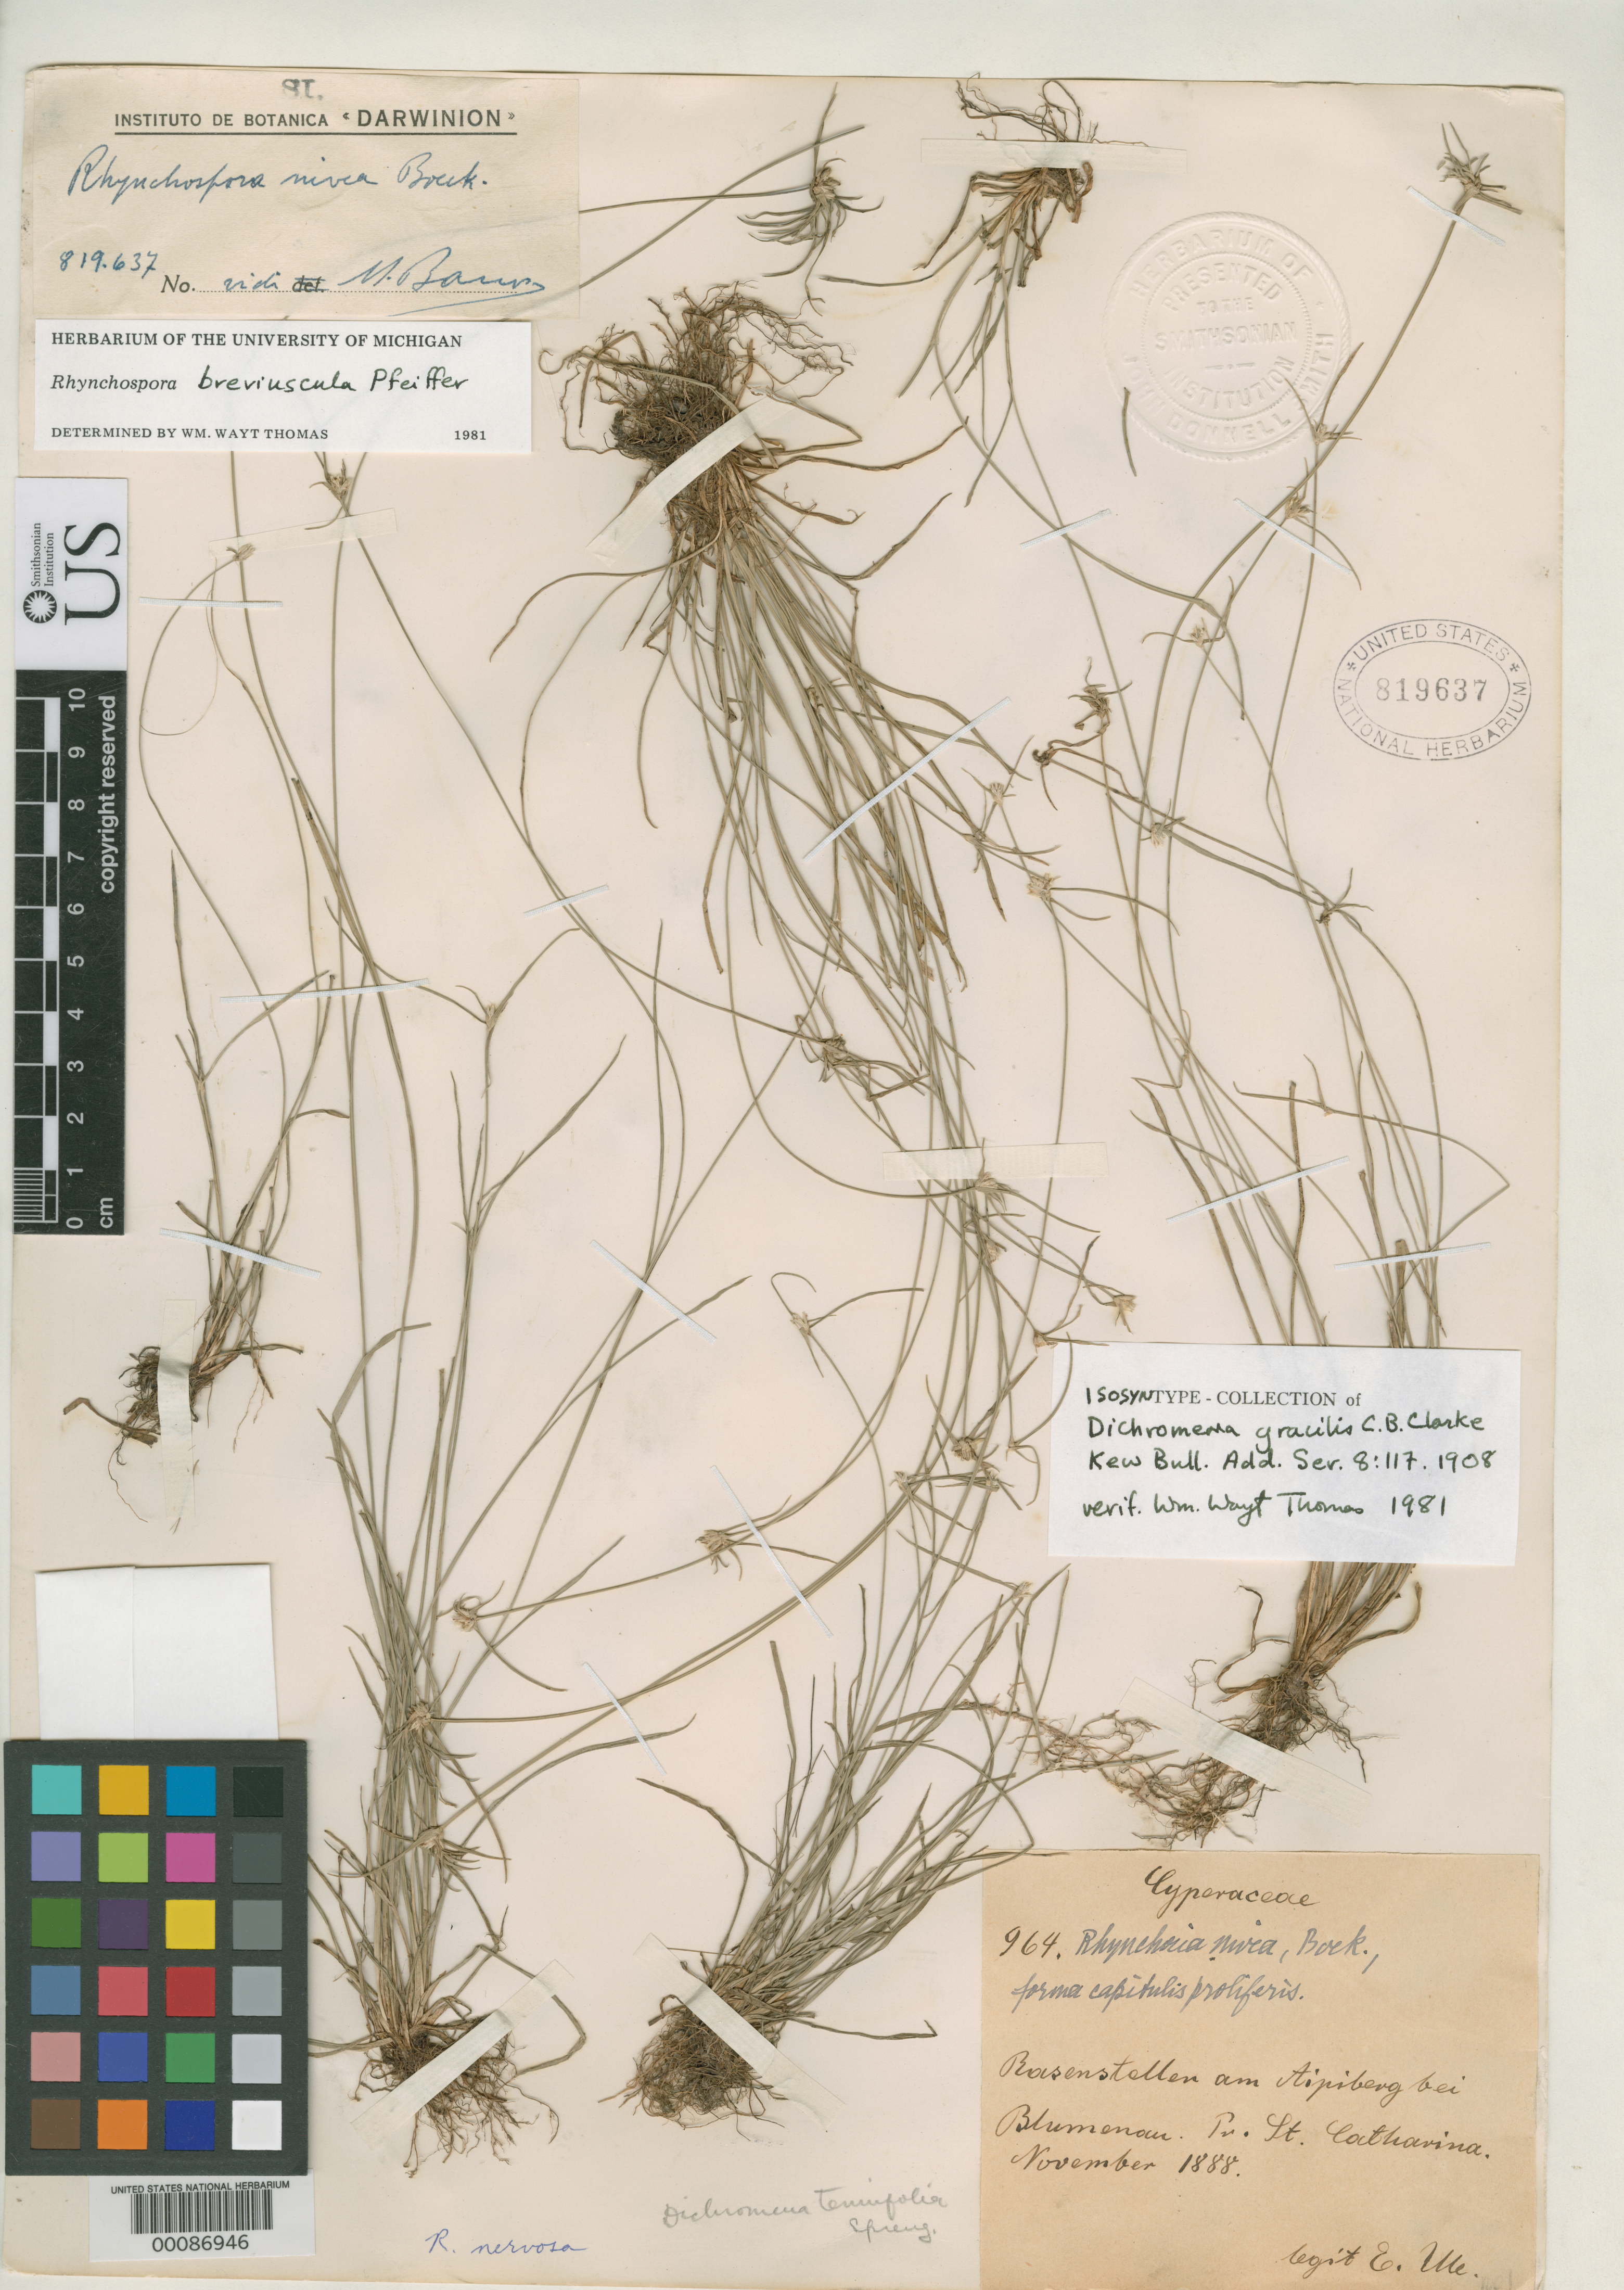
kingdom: Plantae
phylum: Tracheophyta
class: Liliopsida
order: Poales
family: Cyperaceae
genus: Dichromena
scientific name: Dichromena gracilis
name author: C.B. Clarke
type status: Isosyntype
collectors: E. H. Ule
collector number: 964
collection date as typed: Nov 1888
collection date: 1888-11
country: Brazil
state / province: Santa Catarina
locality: Blumenou.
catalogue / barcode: US 819637